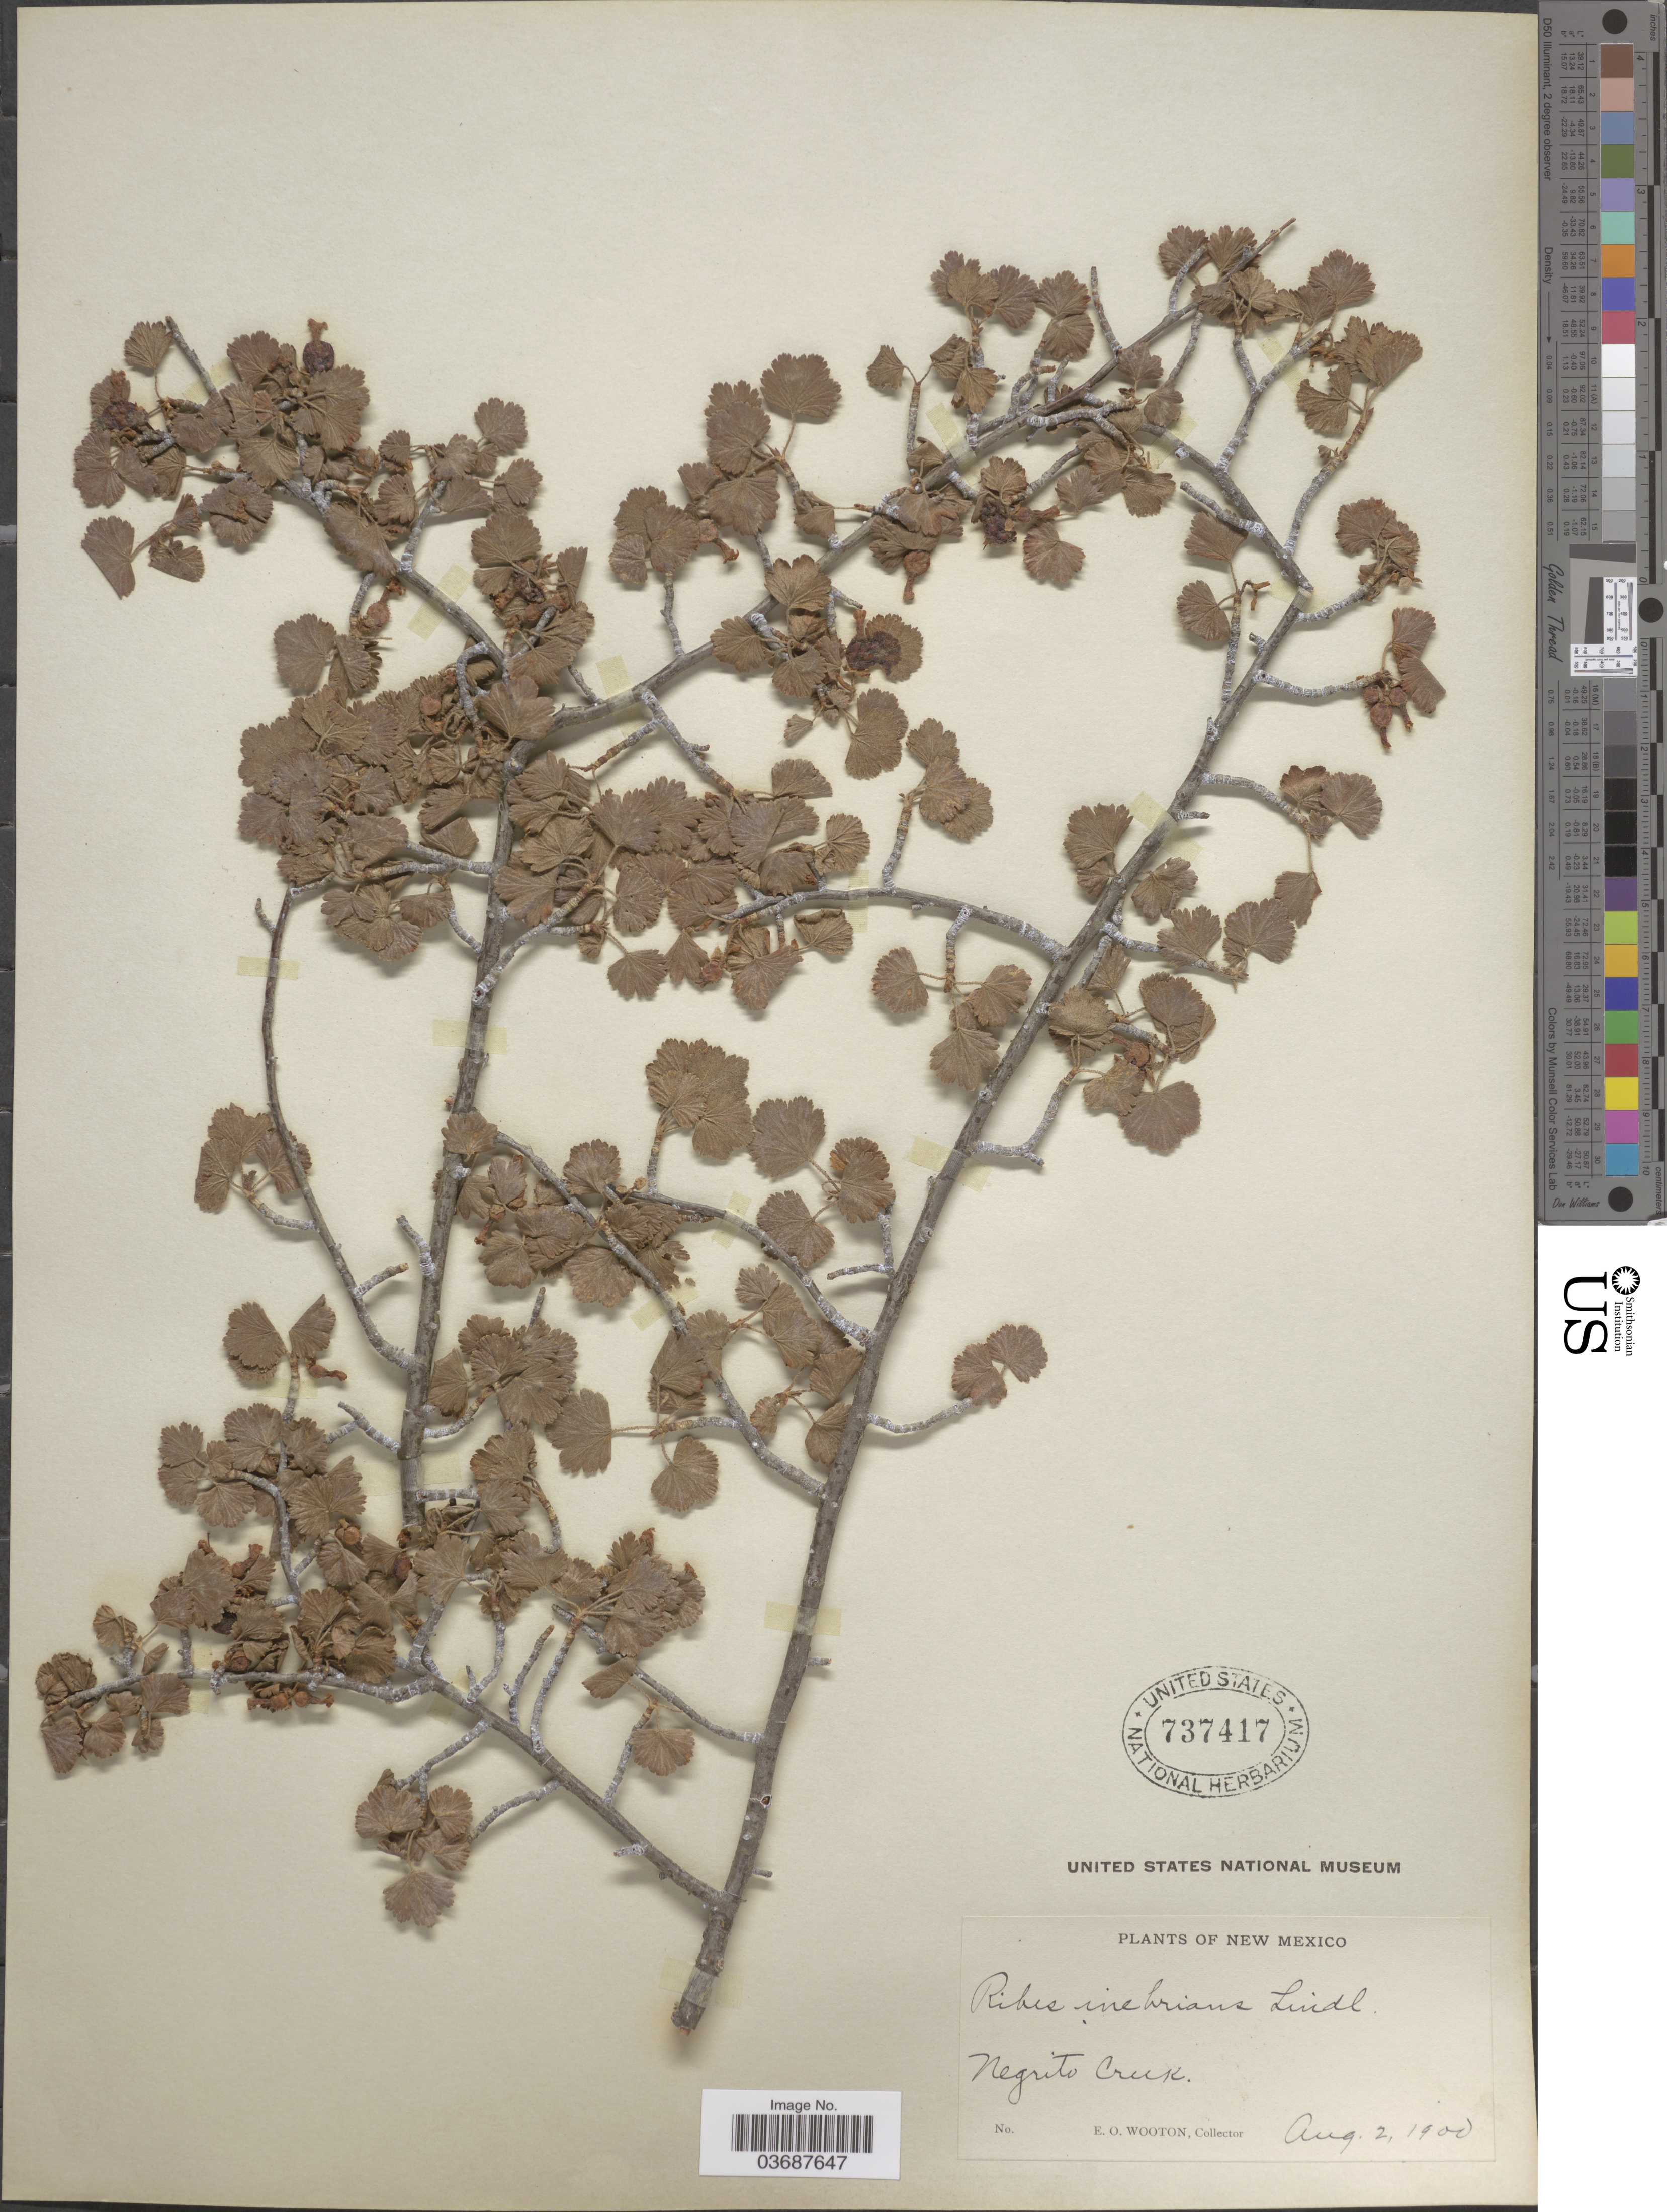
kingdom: Plantae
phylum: Tracheophyta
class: Magnoliopsida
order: Saxifragales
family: Grossulariaceae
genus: Ribes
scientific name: Ribes inebrians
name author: Lindl.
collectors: E. O. Wooton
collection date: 1900-08-02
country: United States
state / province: New Mexico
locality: Negrito Creek.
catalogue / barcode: US 737417